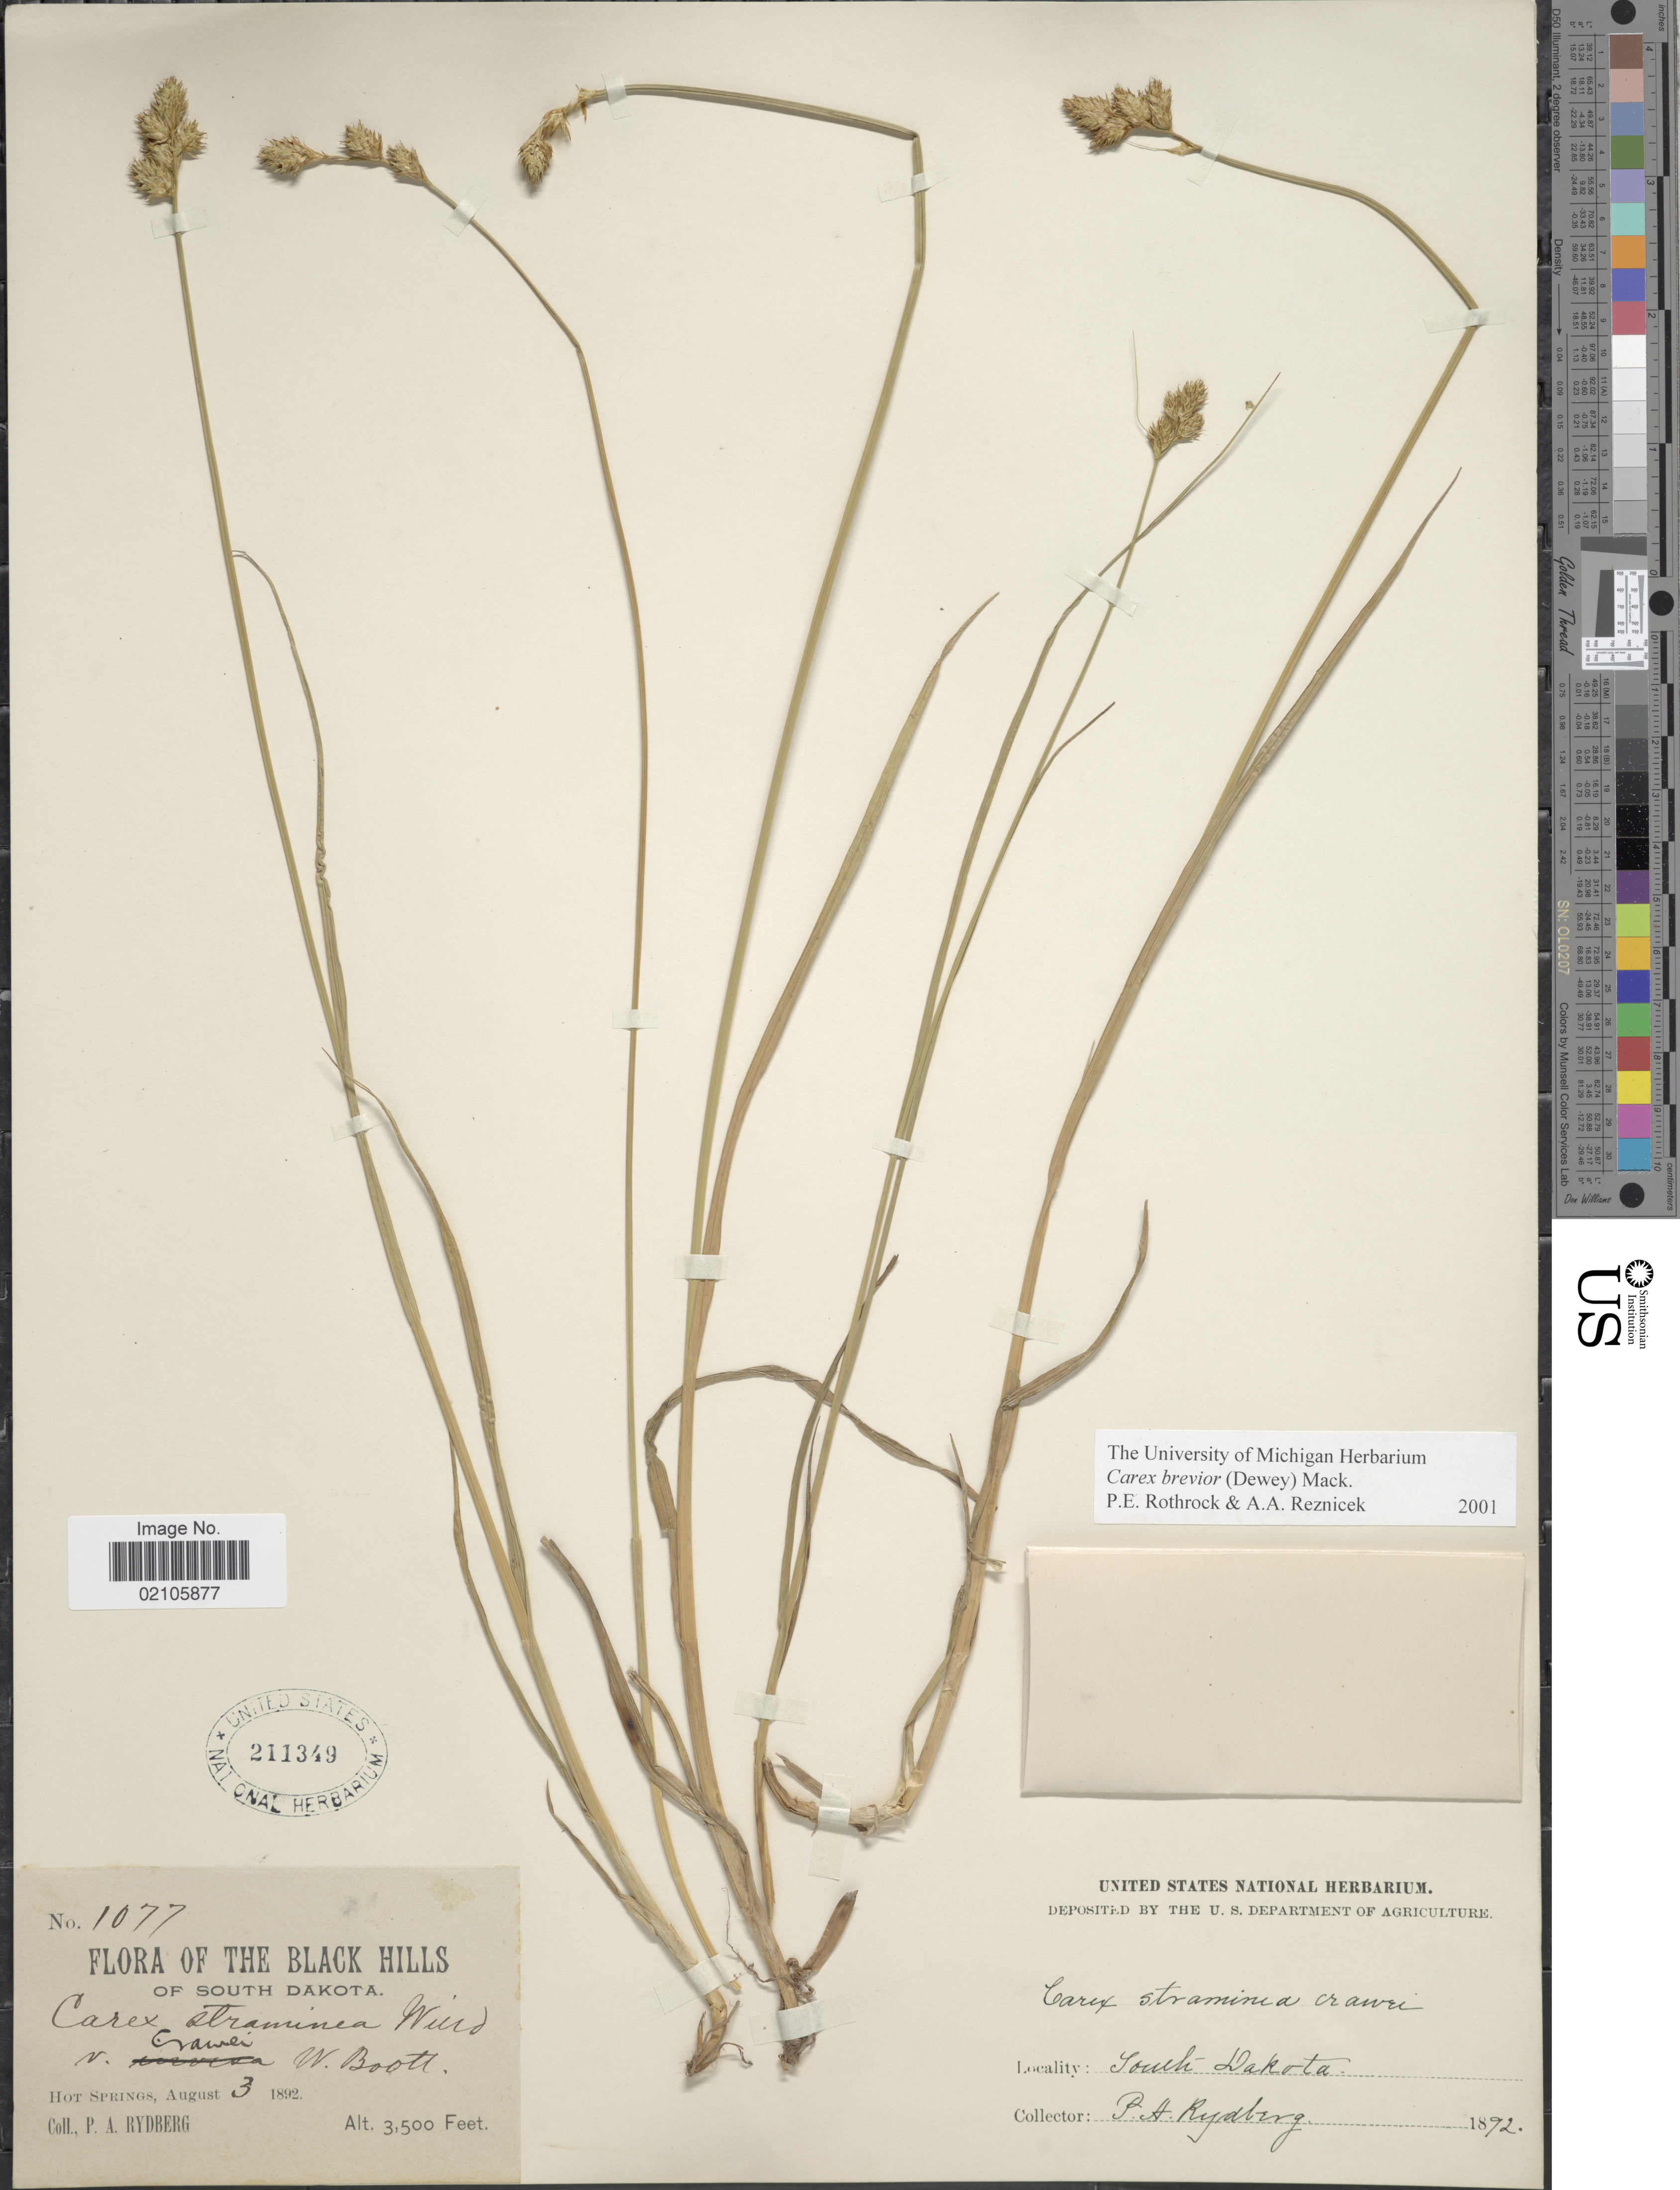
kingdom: Plantae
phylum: Tracheophyta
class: Liliopsida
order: Poales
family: Cyperaceae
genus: Carex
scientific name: Carex brevior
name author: (Dewey) Mack. ex Lunell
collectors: P. A. Rydberg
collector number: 1077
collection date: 1892-08-03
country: United States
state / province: South Dakota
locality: The Black Hills, Hot Springs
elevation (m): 1067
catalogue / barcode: US 211349